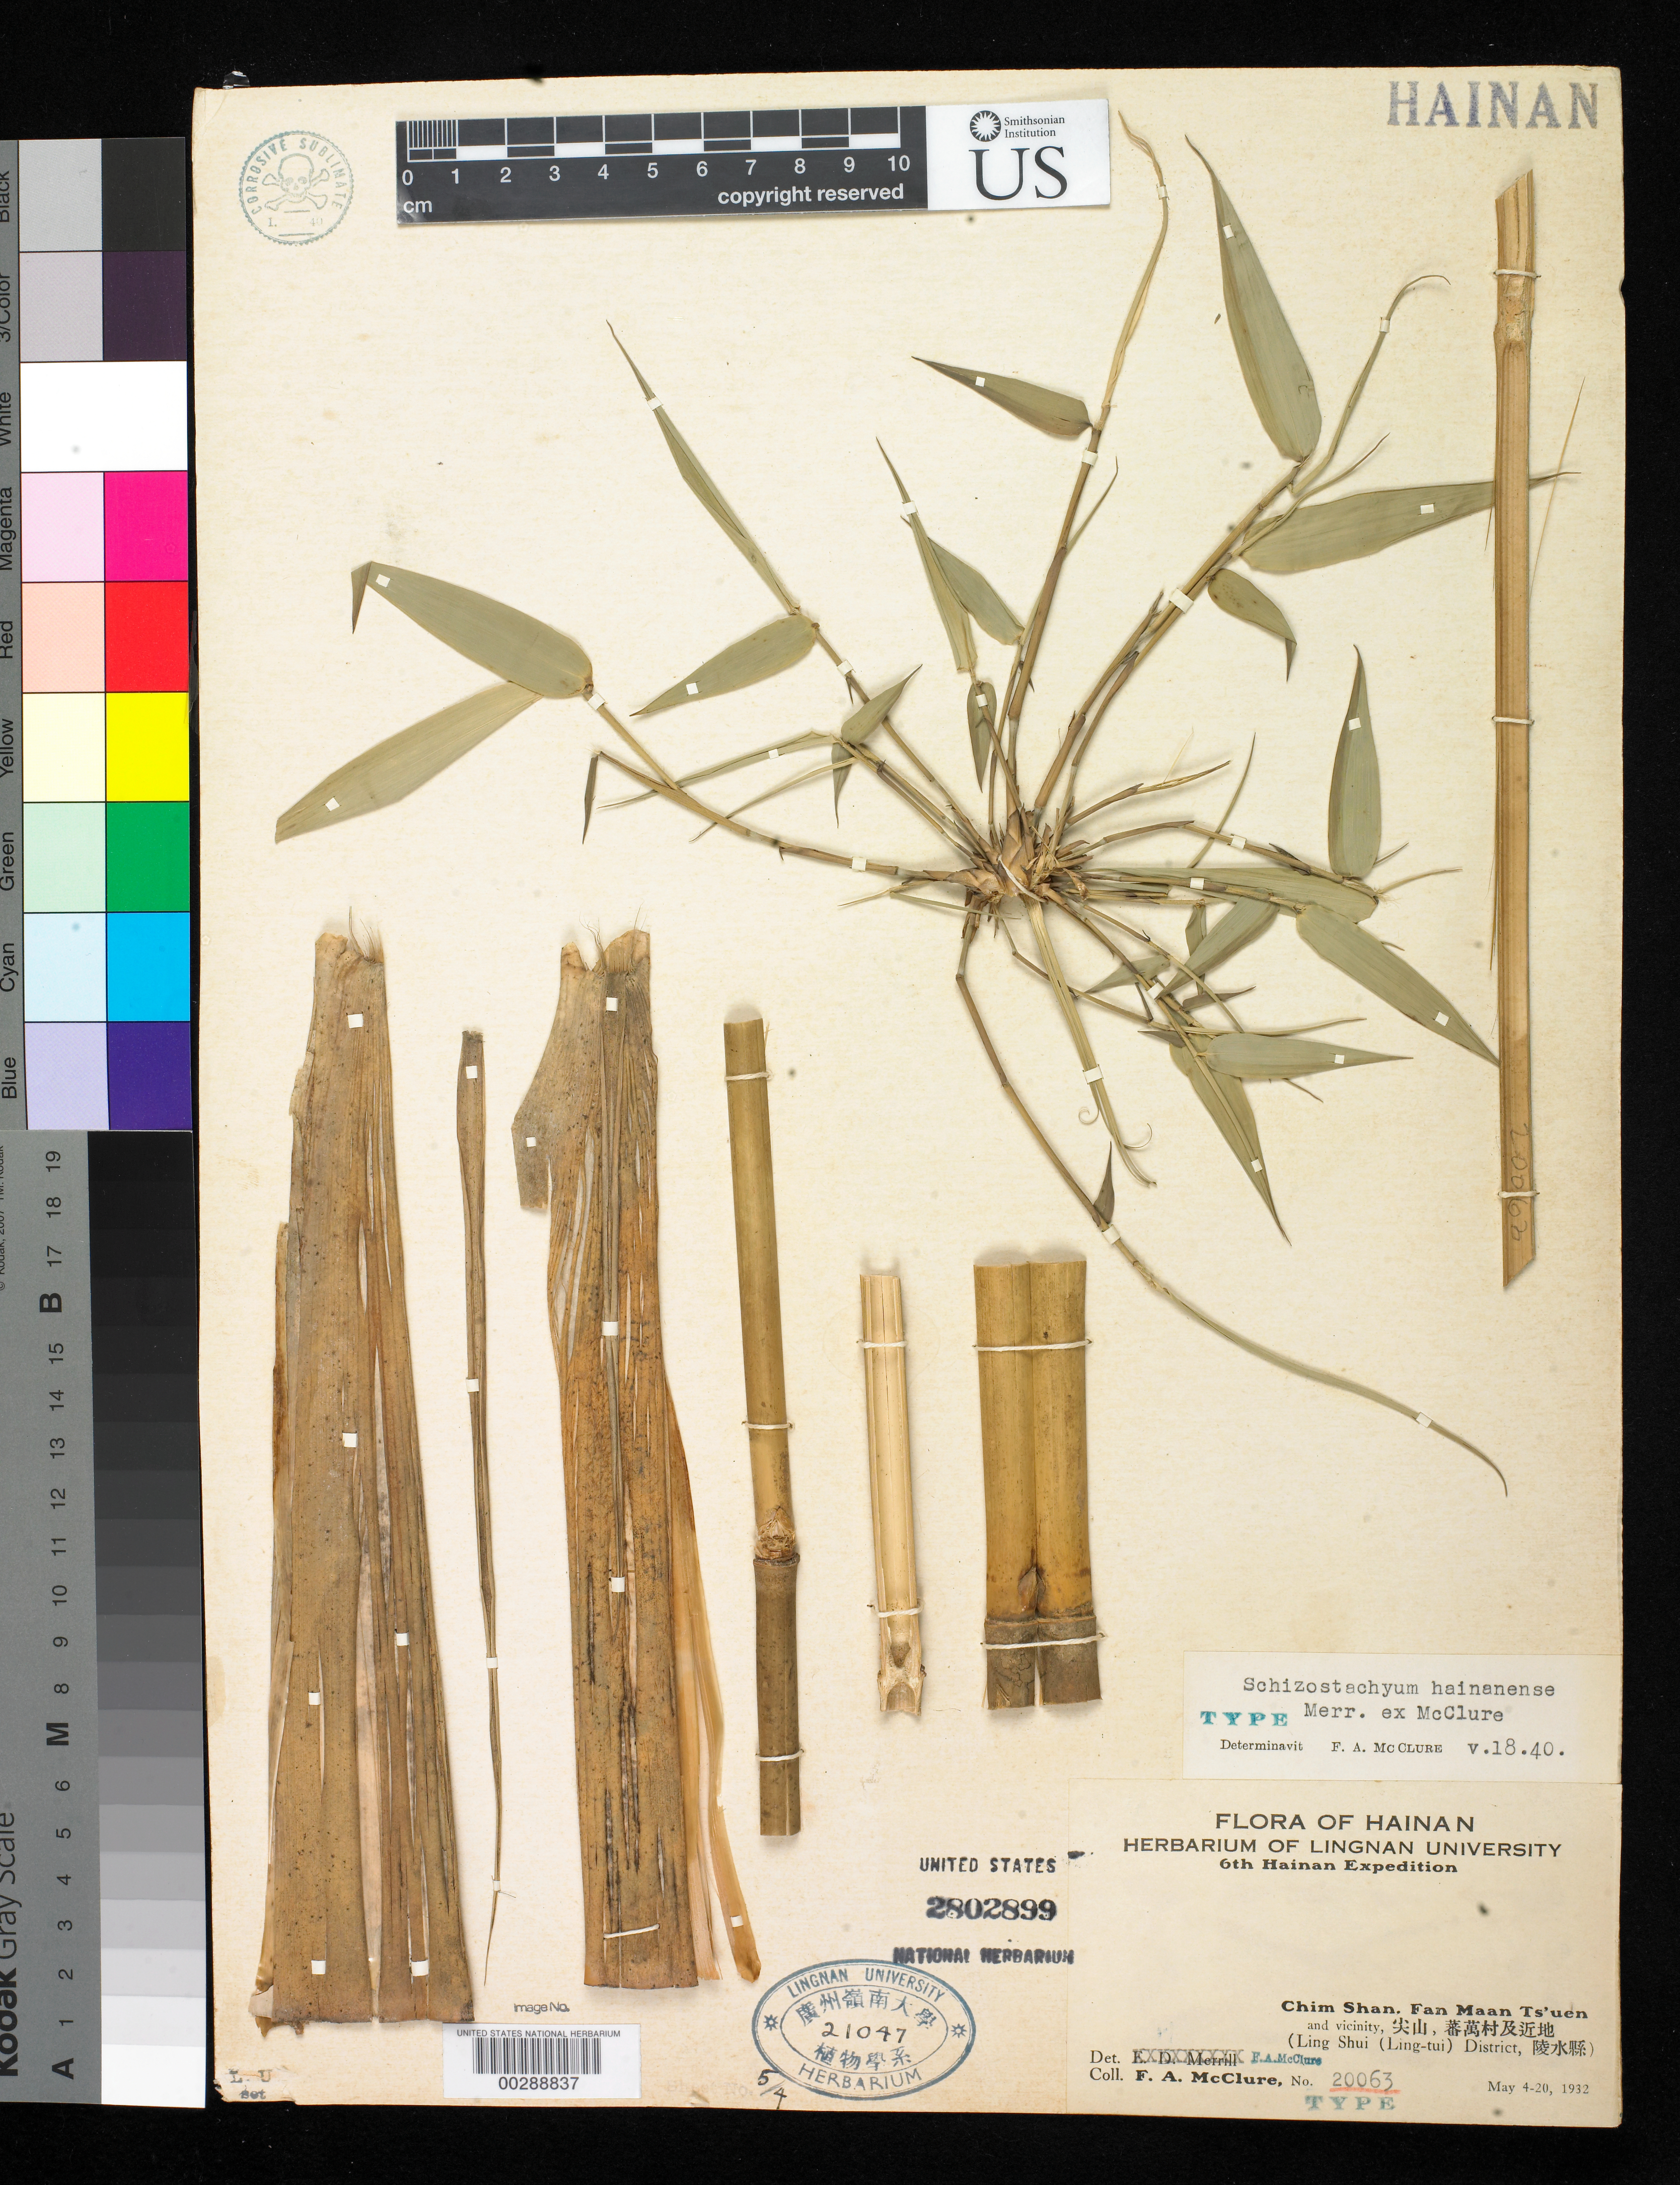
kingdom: Plantae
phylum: Tracheophyta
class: Liliopsida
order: Poales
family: Poaceae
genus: Schizostachyum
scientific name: Schizostachyum hainanense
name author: Merr. ex McClure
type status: Holotype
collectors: F. A. McClure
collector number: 20063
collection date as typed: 04 May 1932 to 20 May 1932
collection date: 1932-05-04/1932-05-20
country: China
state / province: Hainan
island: Hainan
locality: Ling Shui District, Chim Shan, Fan Maan Ts'uen and vicinity.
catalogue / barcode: US 2802899